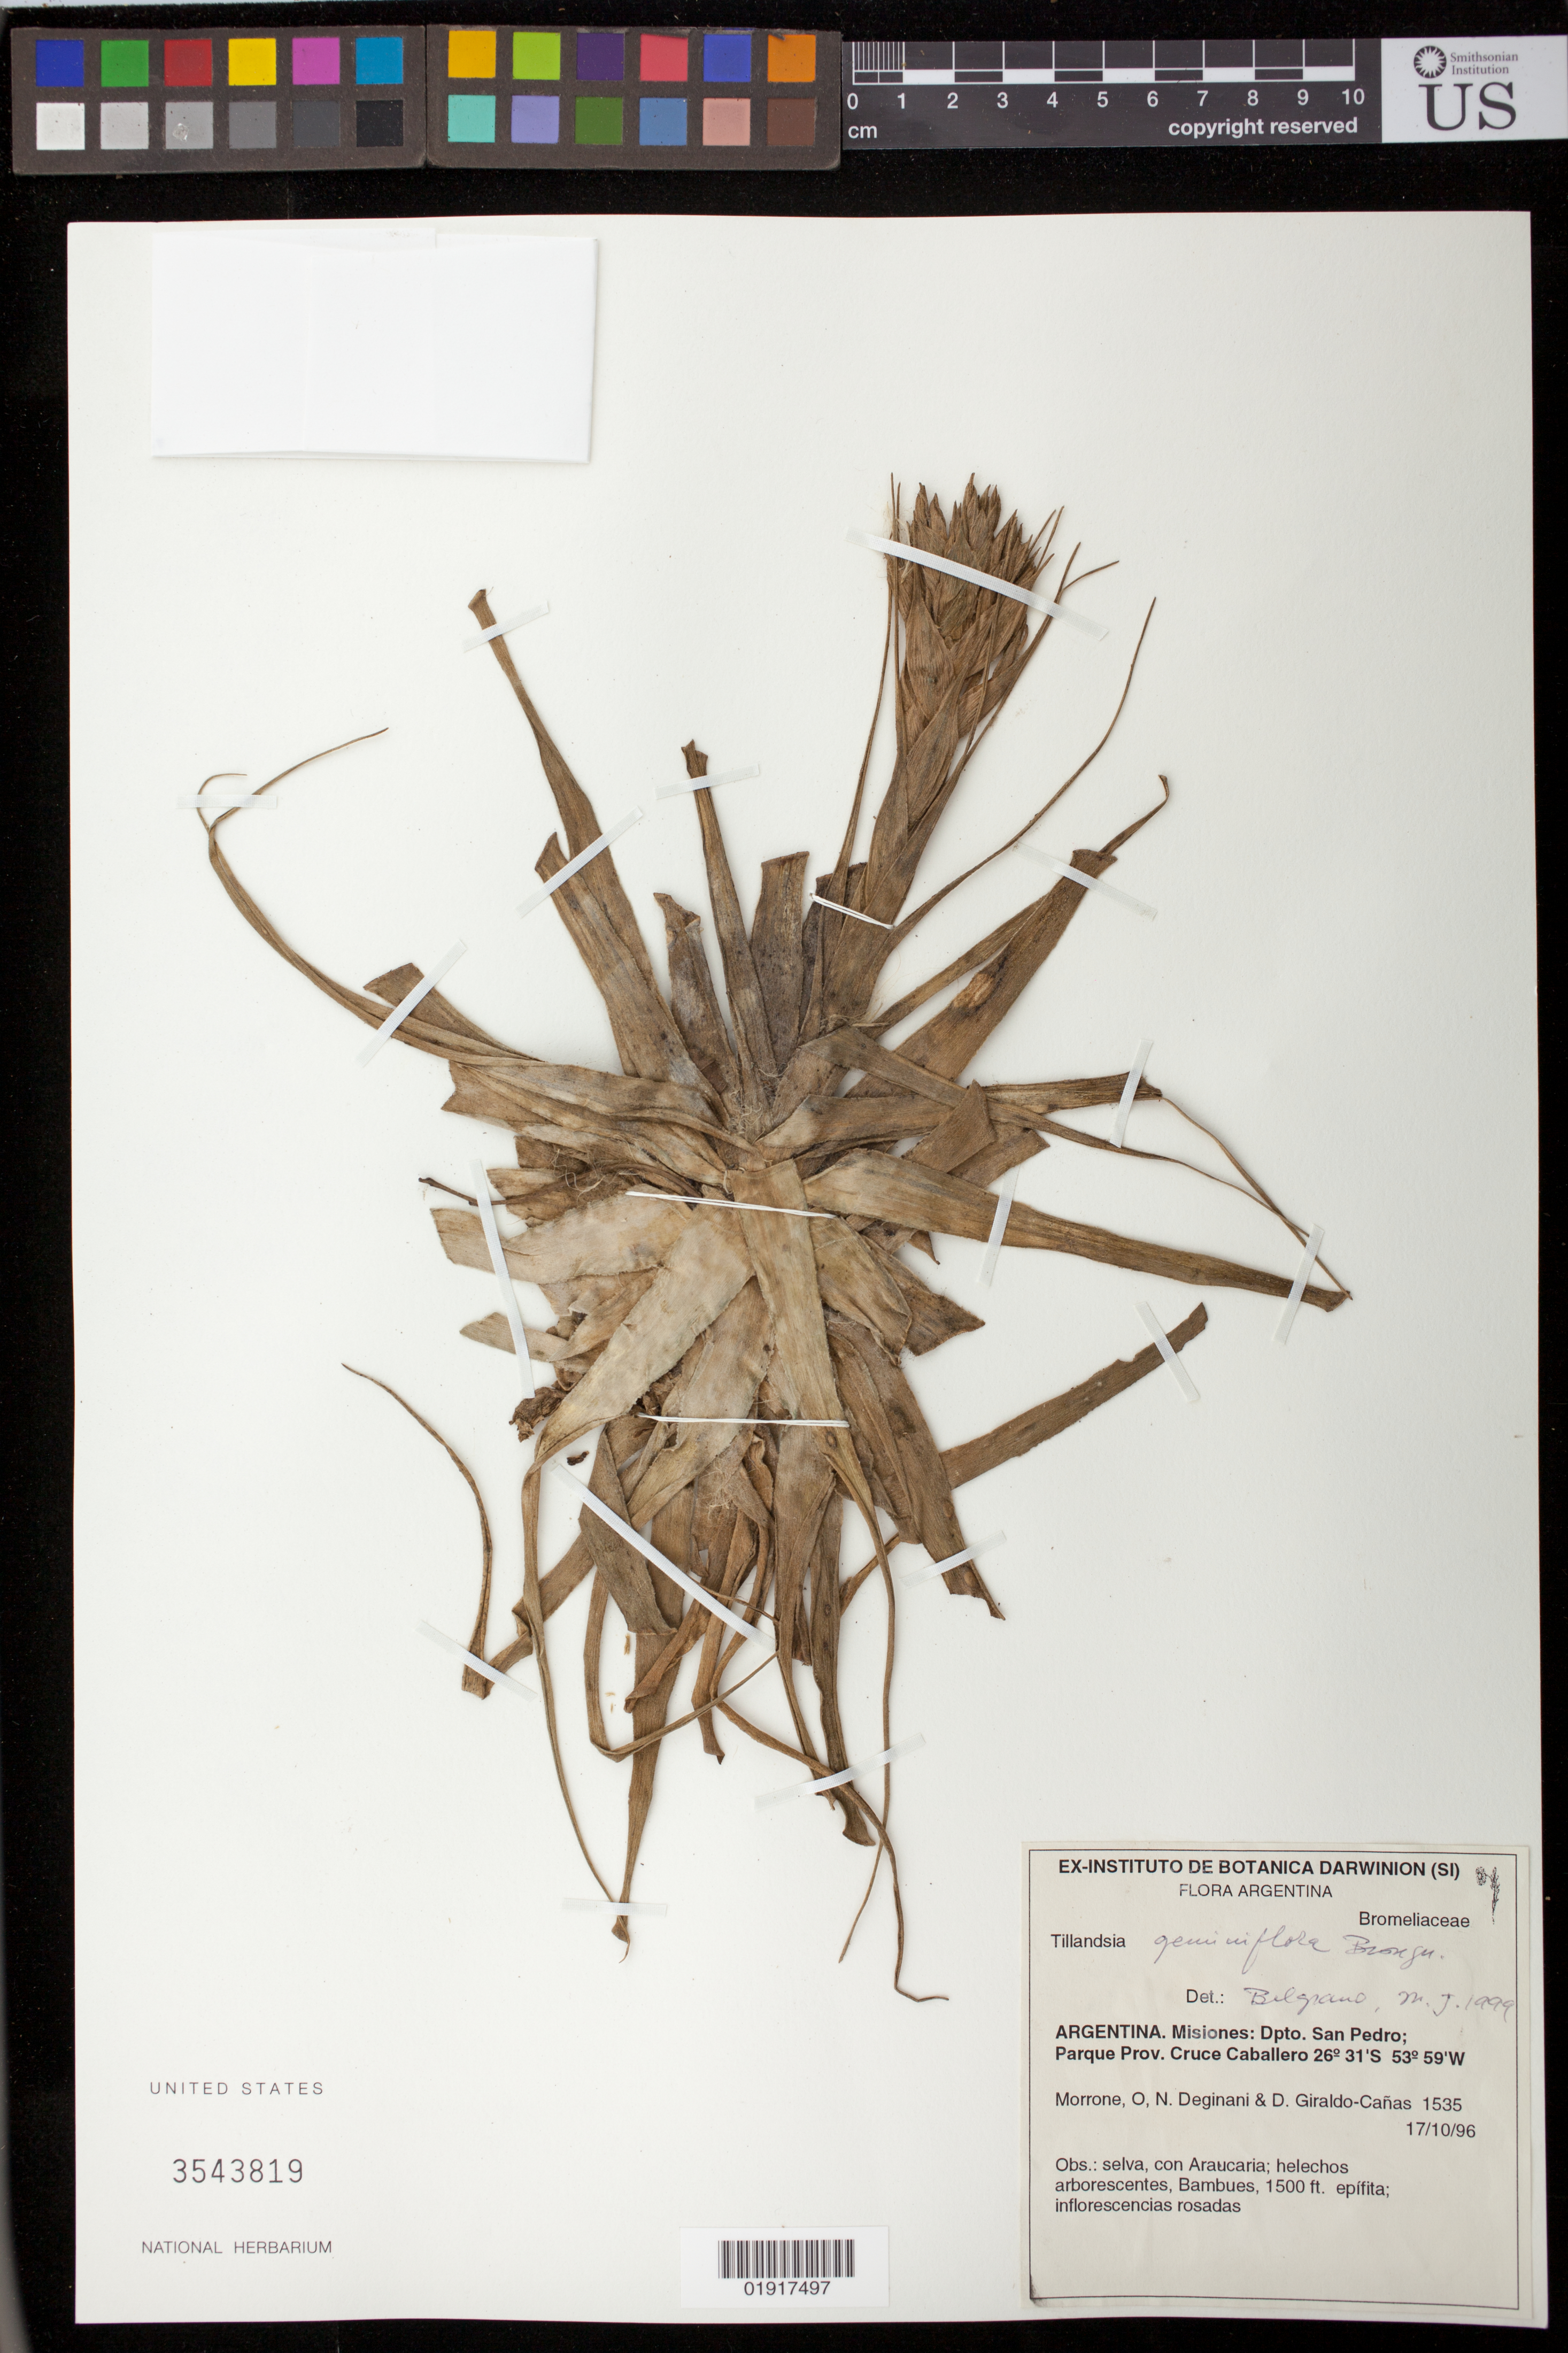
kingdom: Plantae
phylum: Tracheophyta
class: Liliopsida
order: Poales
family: Bromeliaceae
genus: Tillandsia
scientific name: Tillandsia geminiflora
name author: Brongn.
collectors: O. N. Morrone, N. Deginani & D. A. Giraldo-Cañas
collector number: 1535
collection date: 1996-10-17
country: Argentina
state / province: Misiones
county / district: San Pedro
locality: Dpto. San Pedro: Parque Prov. Cruce Caballero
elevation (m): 457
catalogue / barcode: US 3543819